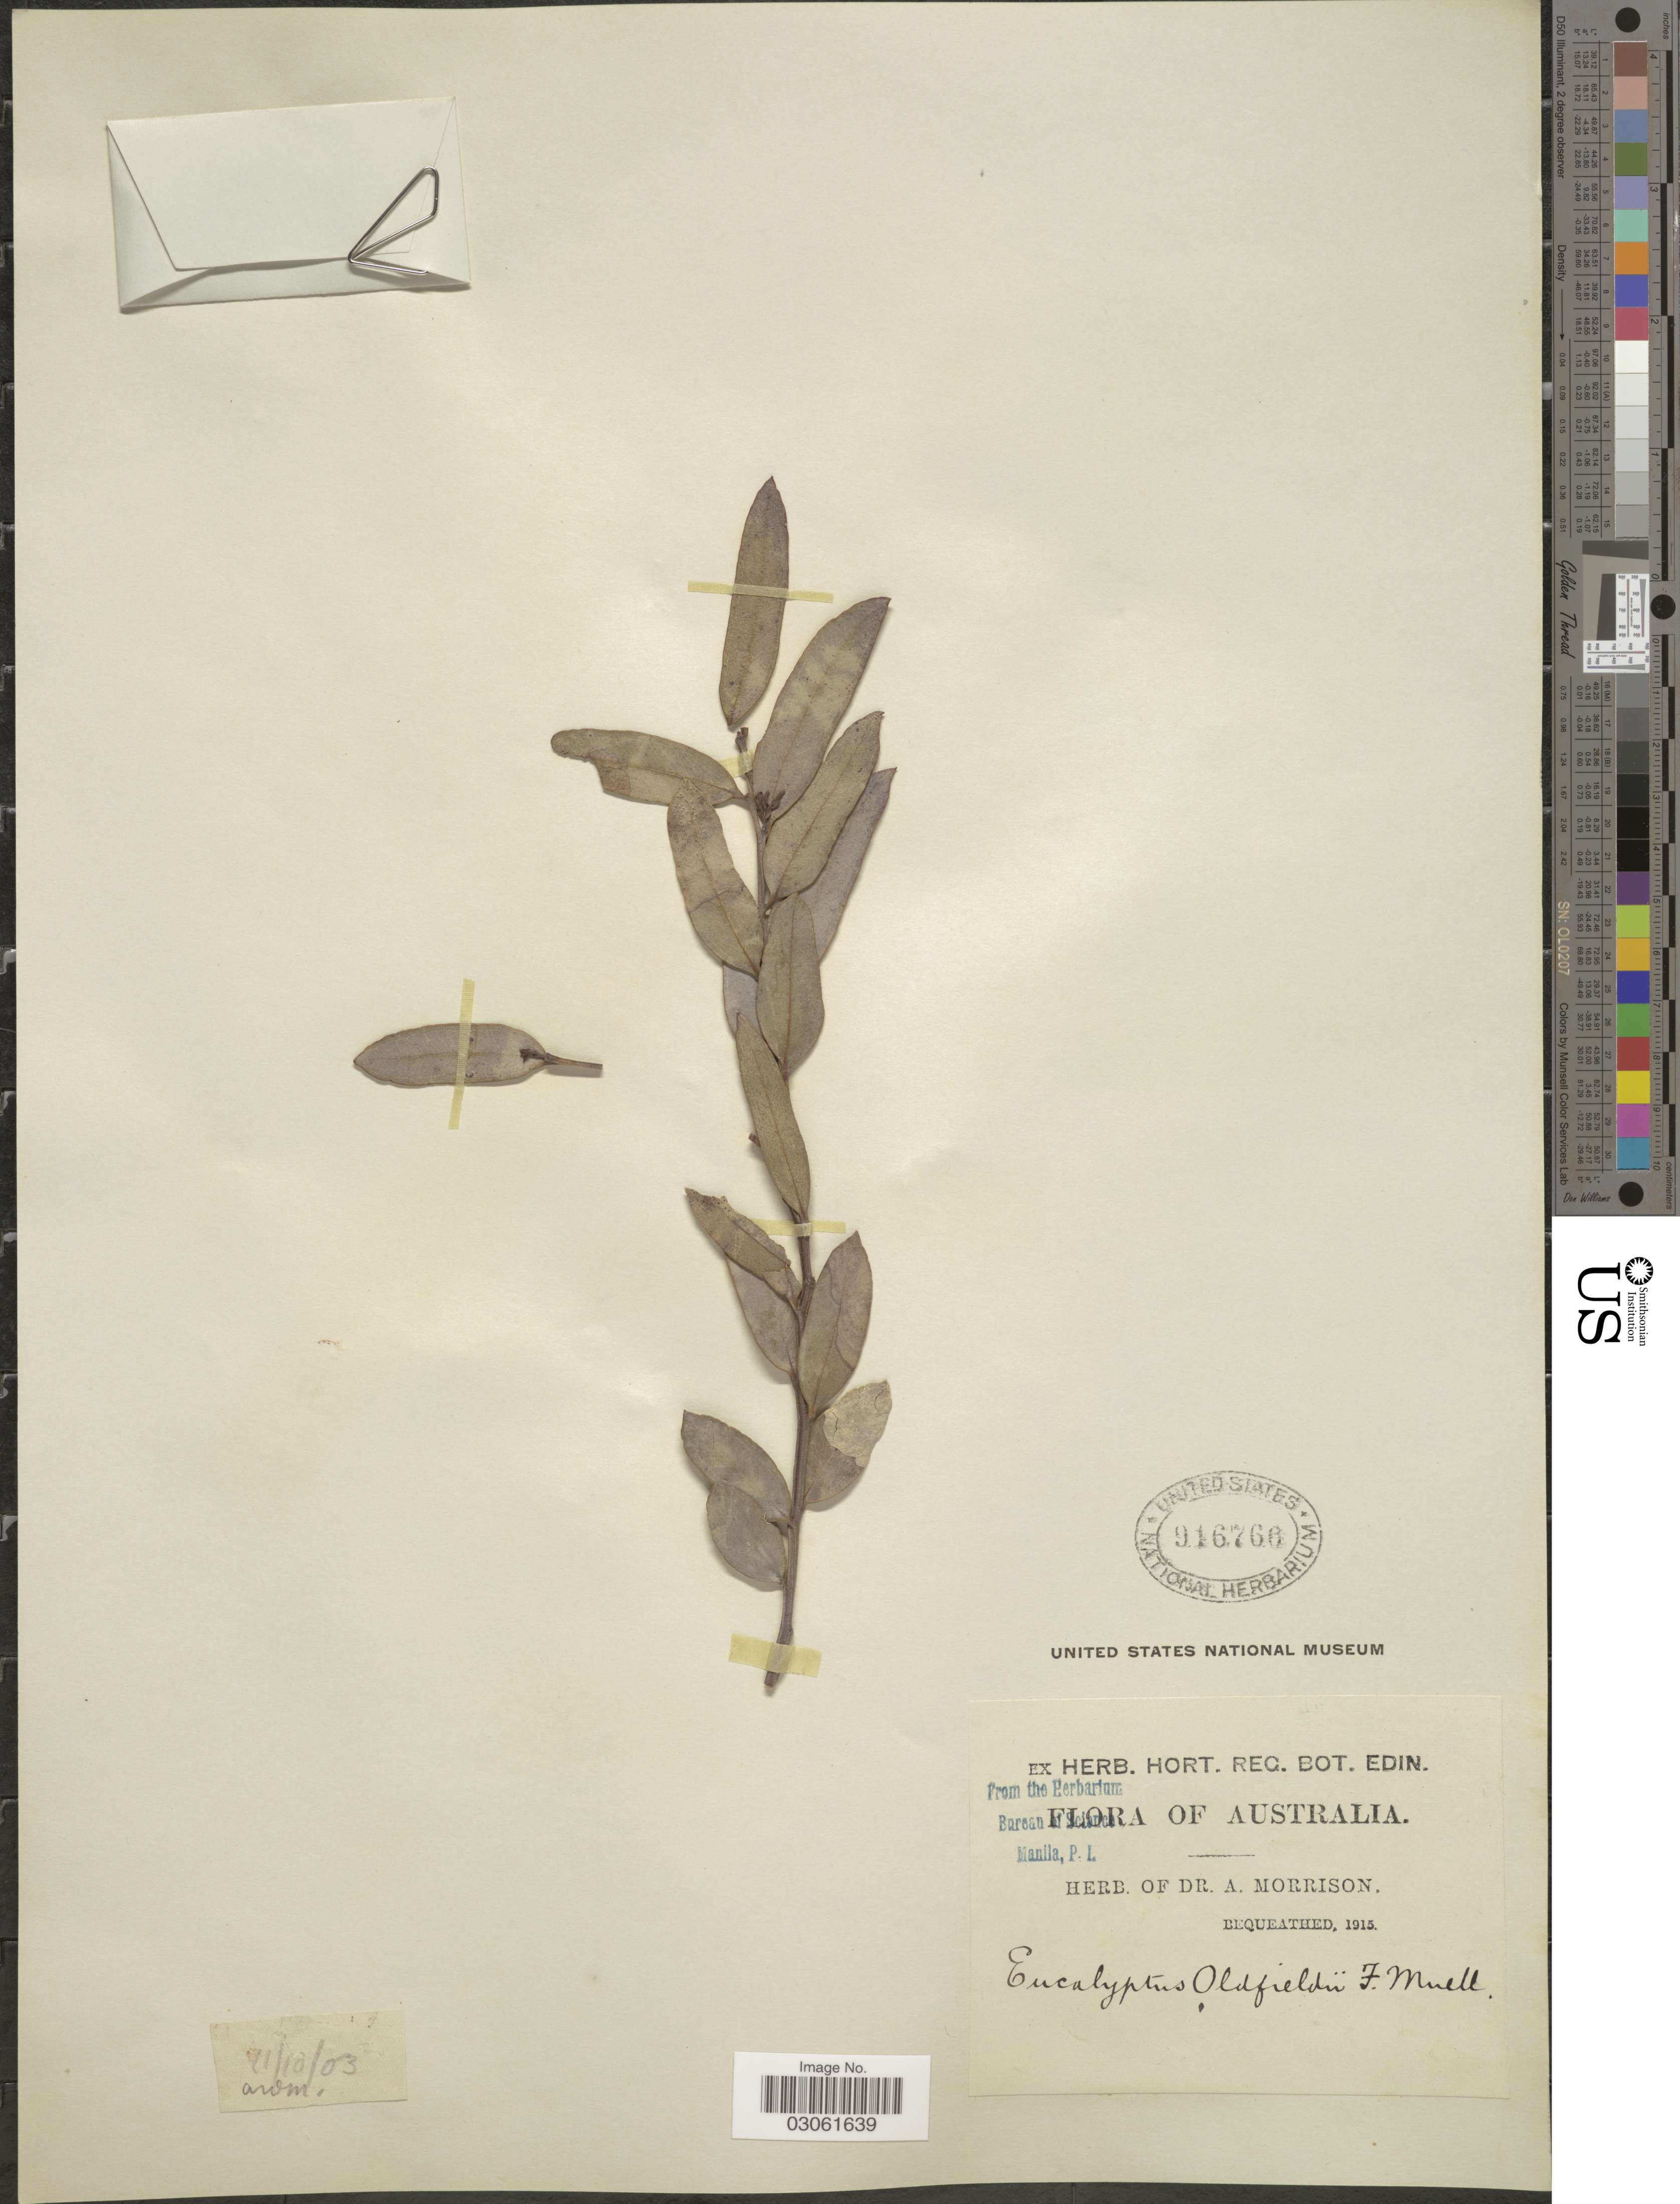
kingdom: Plantae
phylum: Tracheophyta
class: Magnoliopsida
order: Myrtales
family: Myrtaceae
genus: Eucalyptus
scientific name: Eucalyptus oldfieldii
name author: F. Muell.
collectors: ex herb. Dr. A. Morrison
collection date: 1903-10-11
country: Australia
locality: AWM. [unsure placement]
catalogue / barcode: US 916760